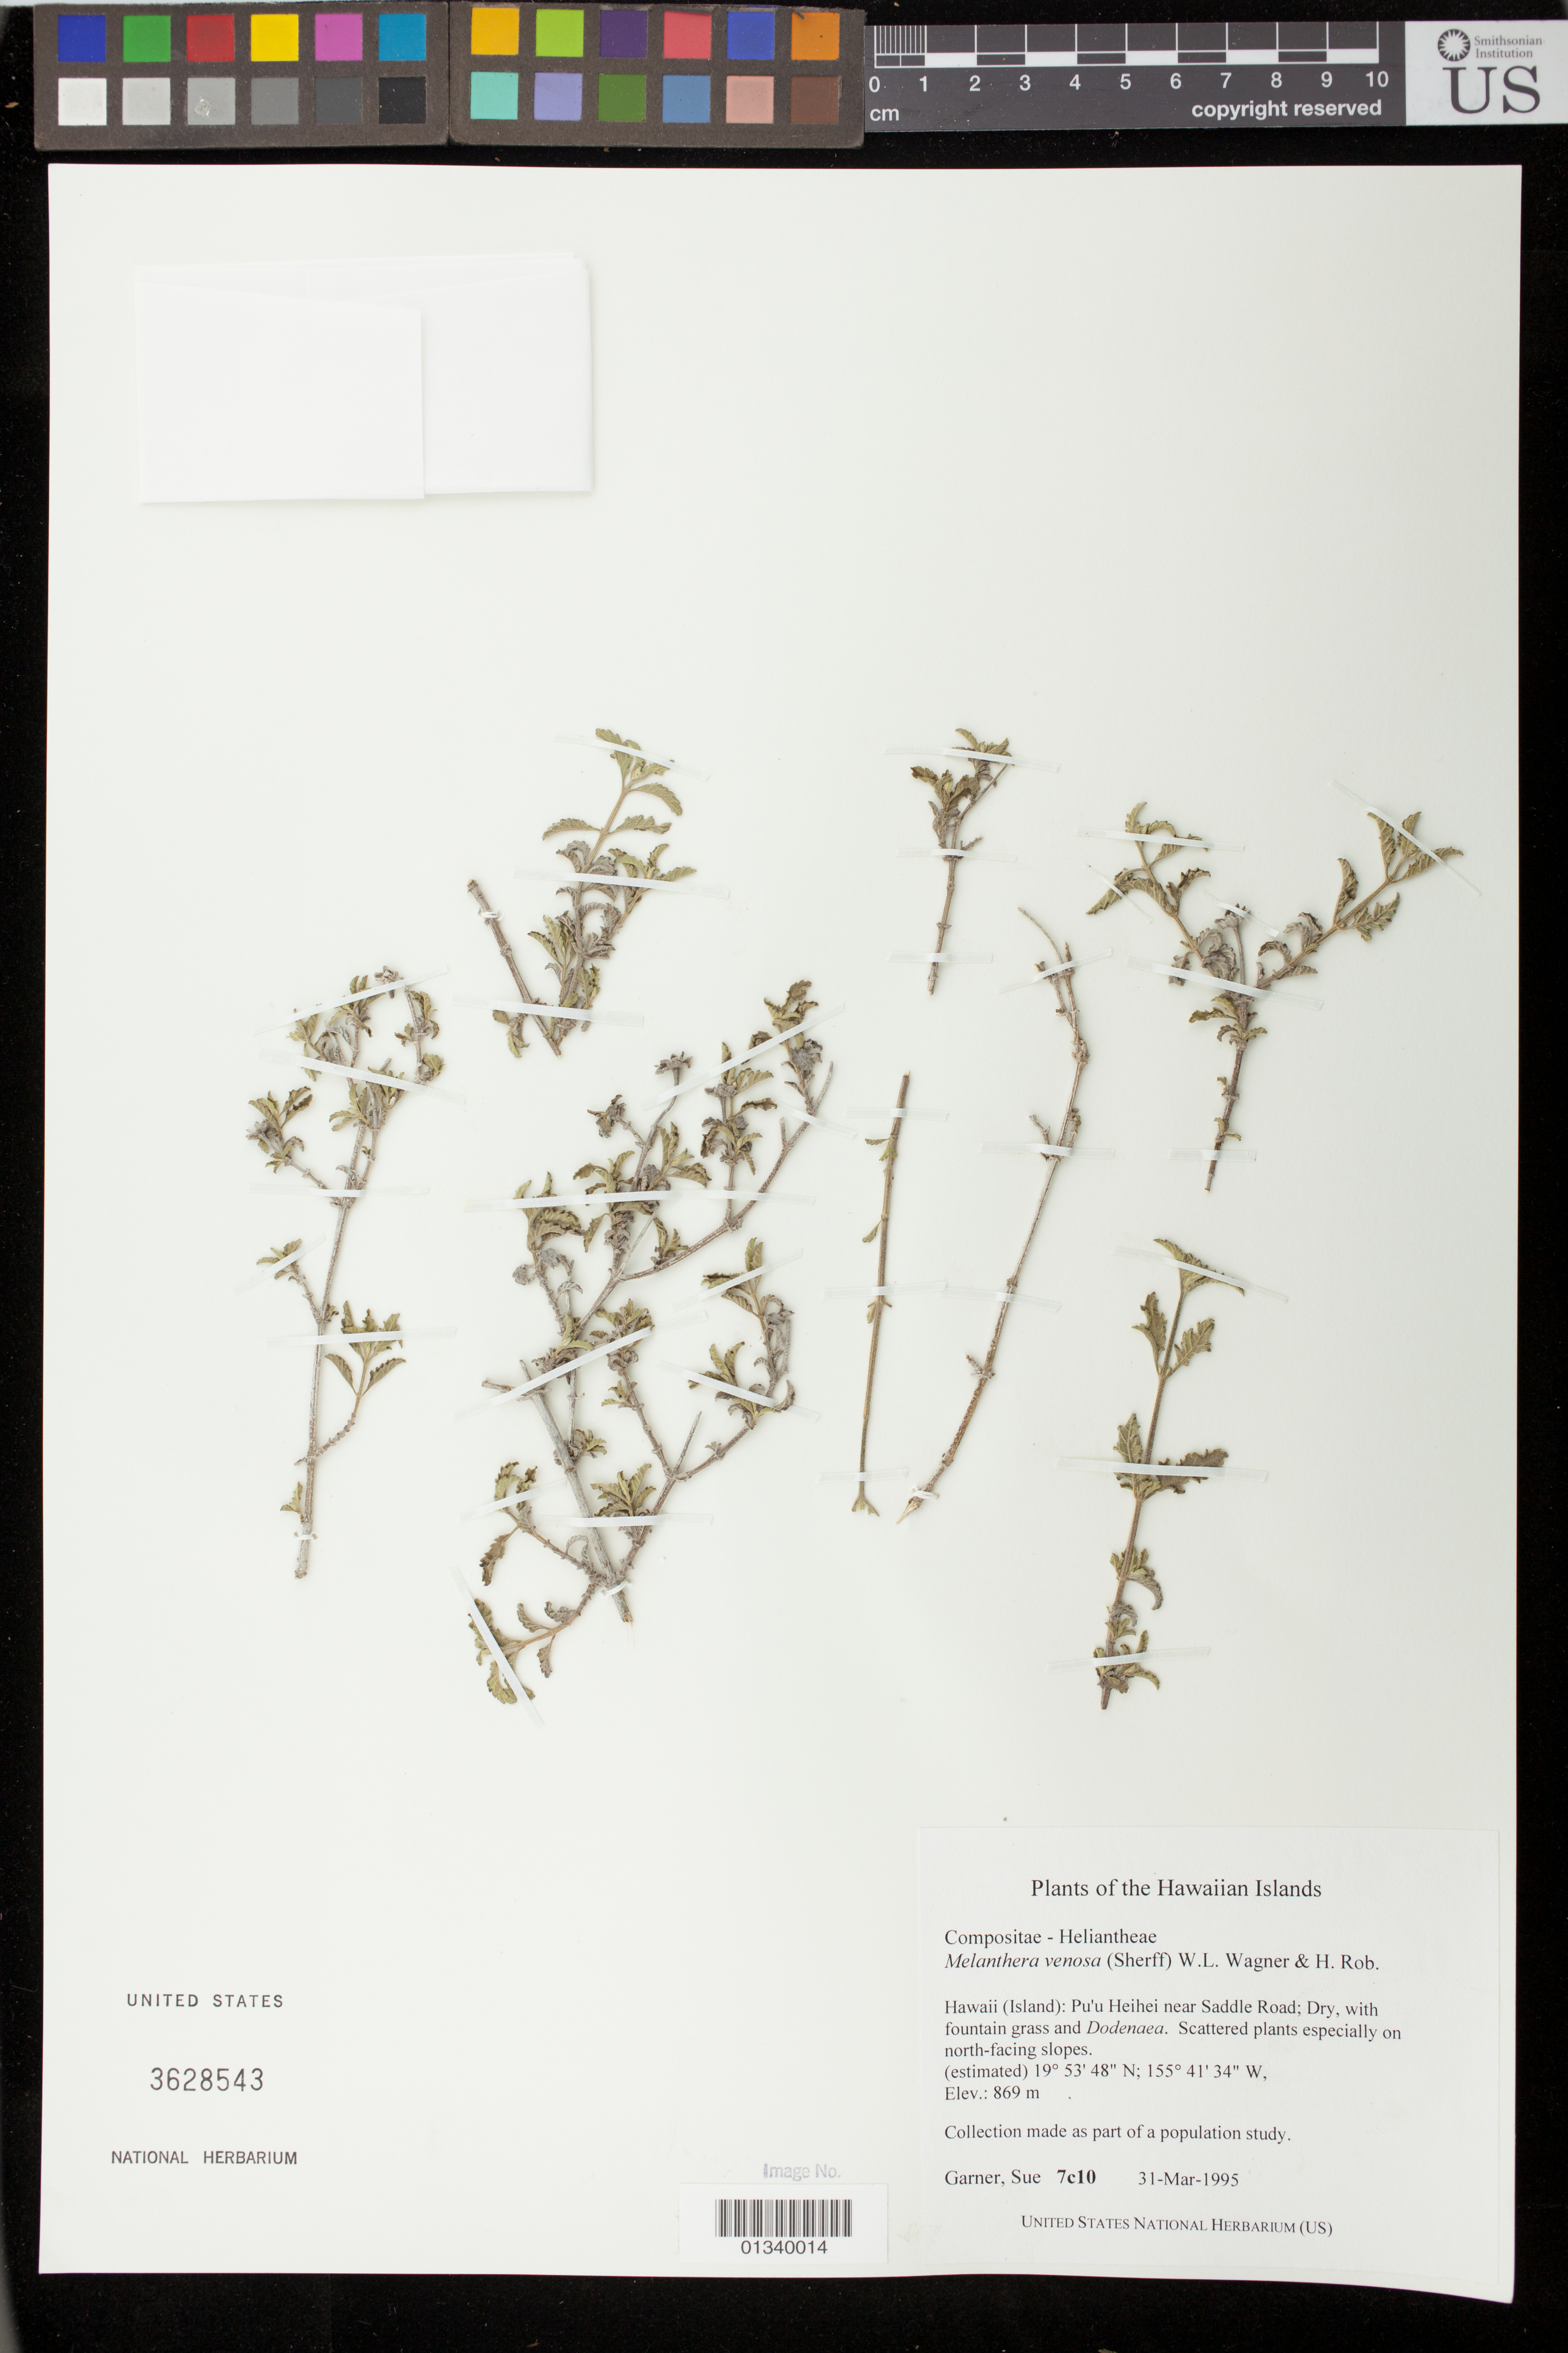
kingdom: Plantae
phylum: Tracheophyta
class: Magnoliopsida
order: Asterales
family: Asteraceae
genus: Wollastonia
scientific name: Wollastonia venosa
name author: (Sherff) Orchard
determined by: Wagner, W. L., (BOT), Smithsonian Institution - National Museum of Natural History (UNITED STATES)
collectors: S. Garner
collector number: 7c10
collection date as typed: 31 March 1995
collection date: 1995-03-31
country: United States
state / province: Hawaii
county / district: Hawaii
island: Hawaii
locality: Pu'u Heihei near Saddle Road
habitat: Dry with fountain grass and Dodenaea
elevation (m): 869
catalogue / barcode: US 3628543